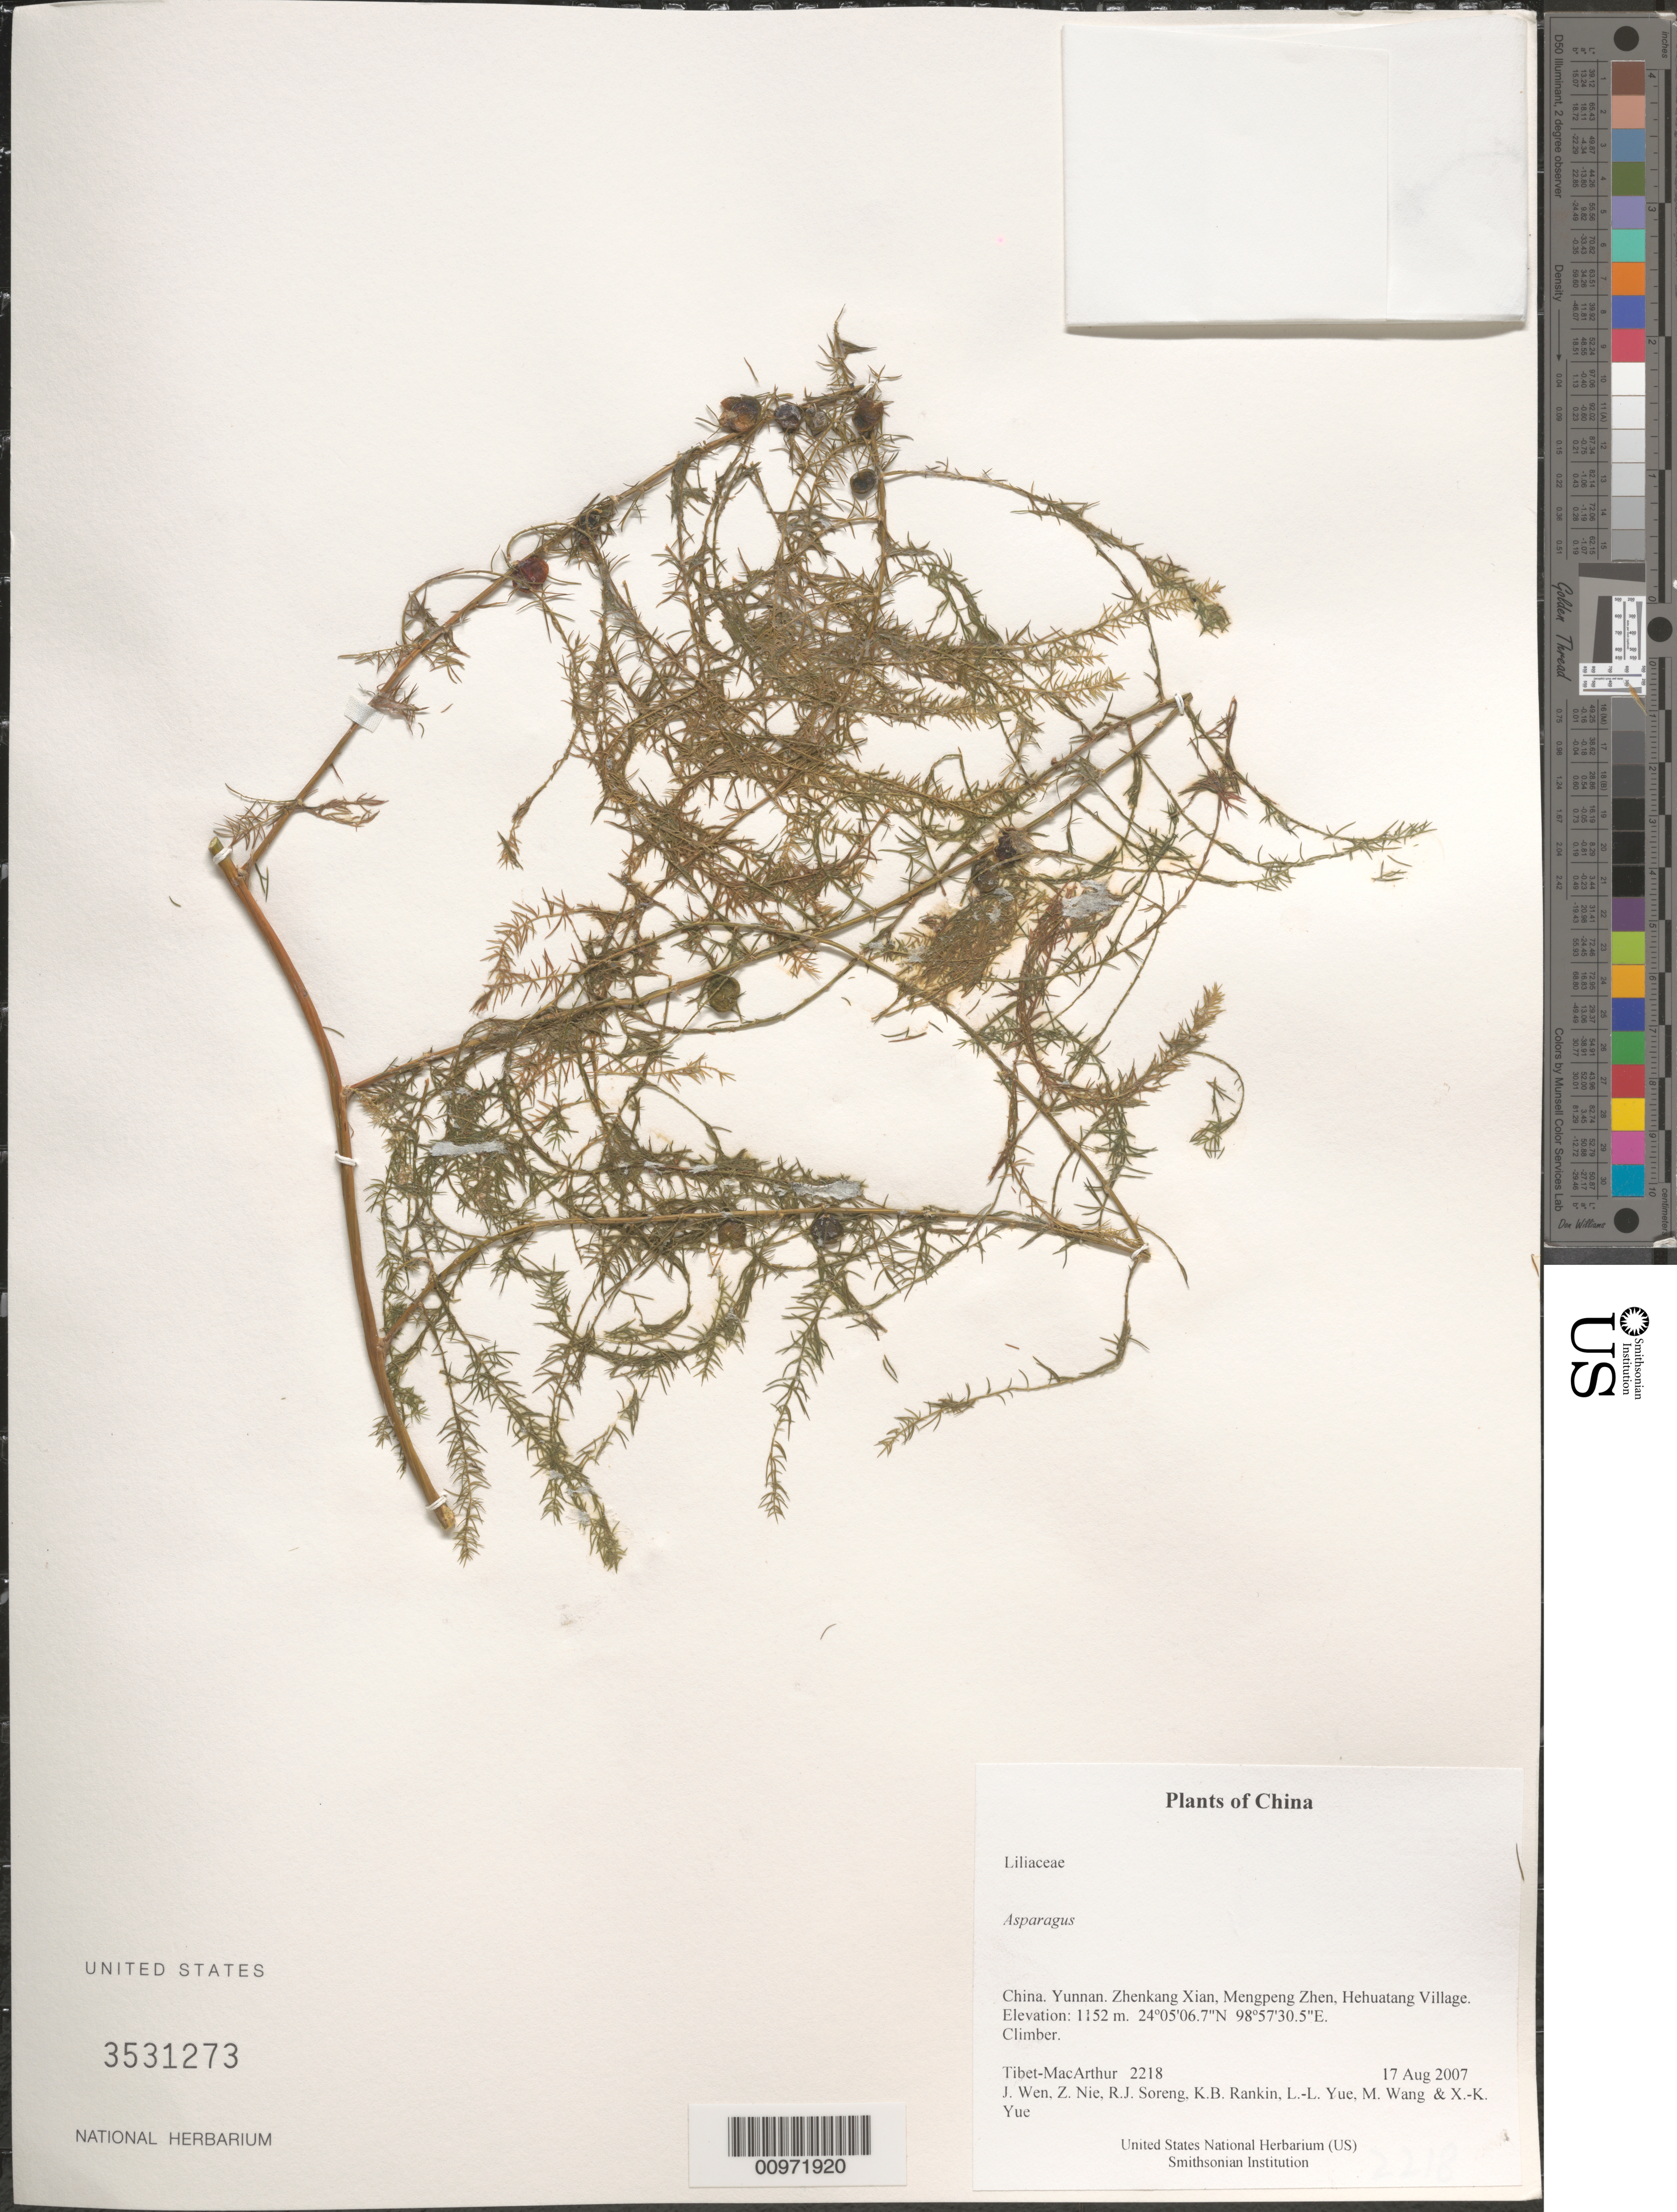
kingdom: Plantae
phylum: Tracheophyta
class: Liliopsida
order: Asparagales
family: Asparagaceae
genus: Asparagus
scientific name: Asparagus sp.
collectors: Tibet-MacArthur, J. Wen, Z. Nie, R. J. Soreng, K. Rankin, L. Yue, M. Wang & X. Yue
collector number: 2218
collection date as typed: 17 Aug 2007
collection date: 2007-08-17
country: China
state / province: Yunnan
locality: Zhenkang Xian, Mengpeng Zhen, Hehuatang Village.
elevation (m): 1152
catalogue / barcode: US 3531273